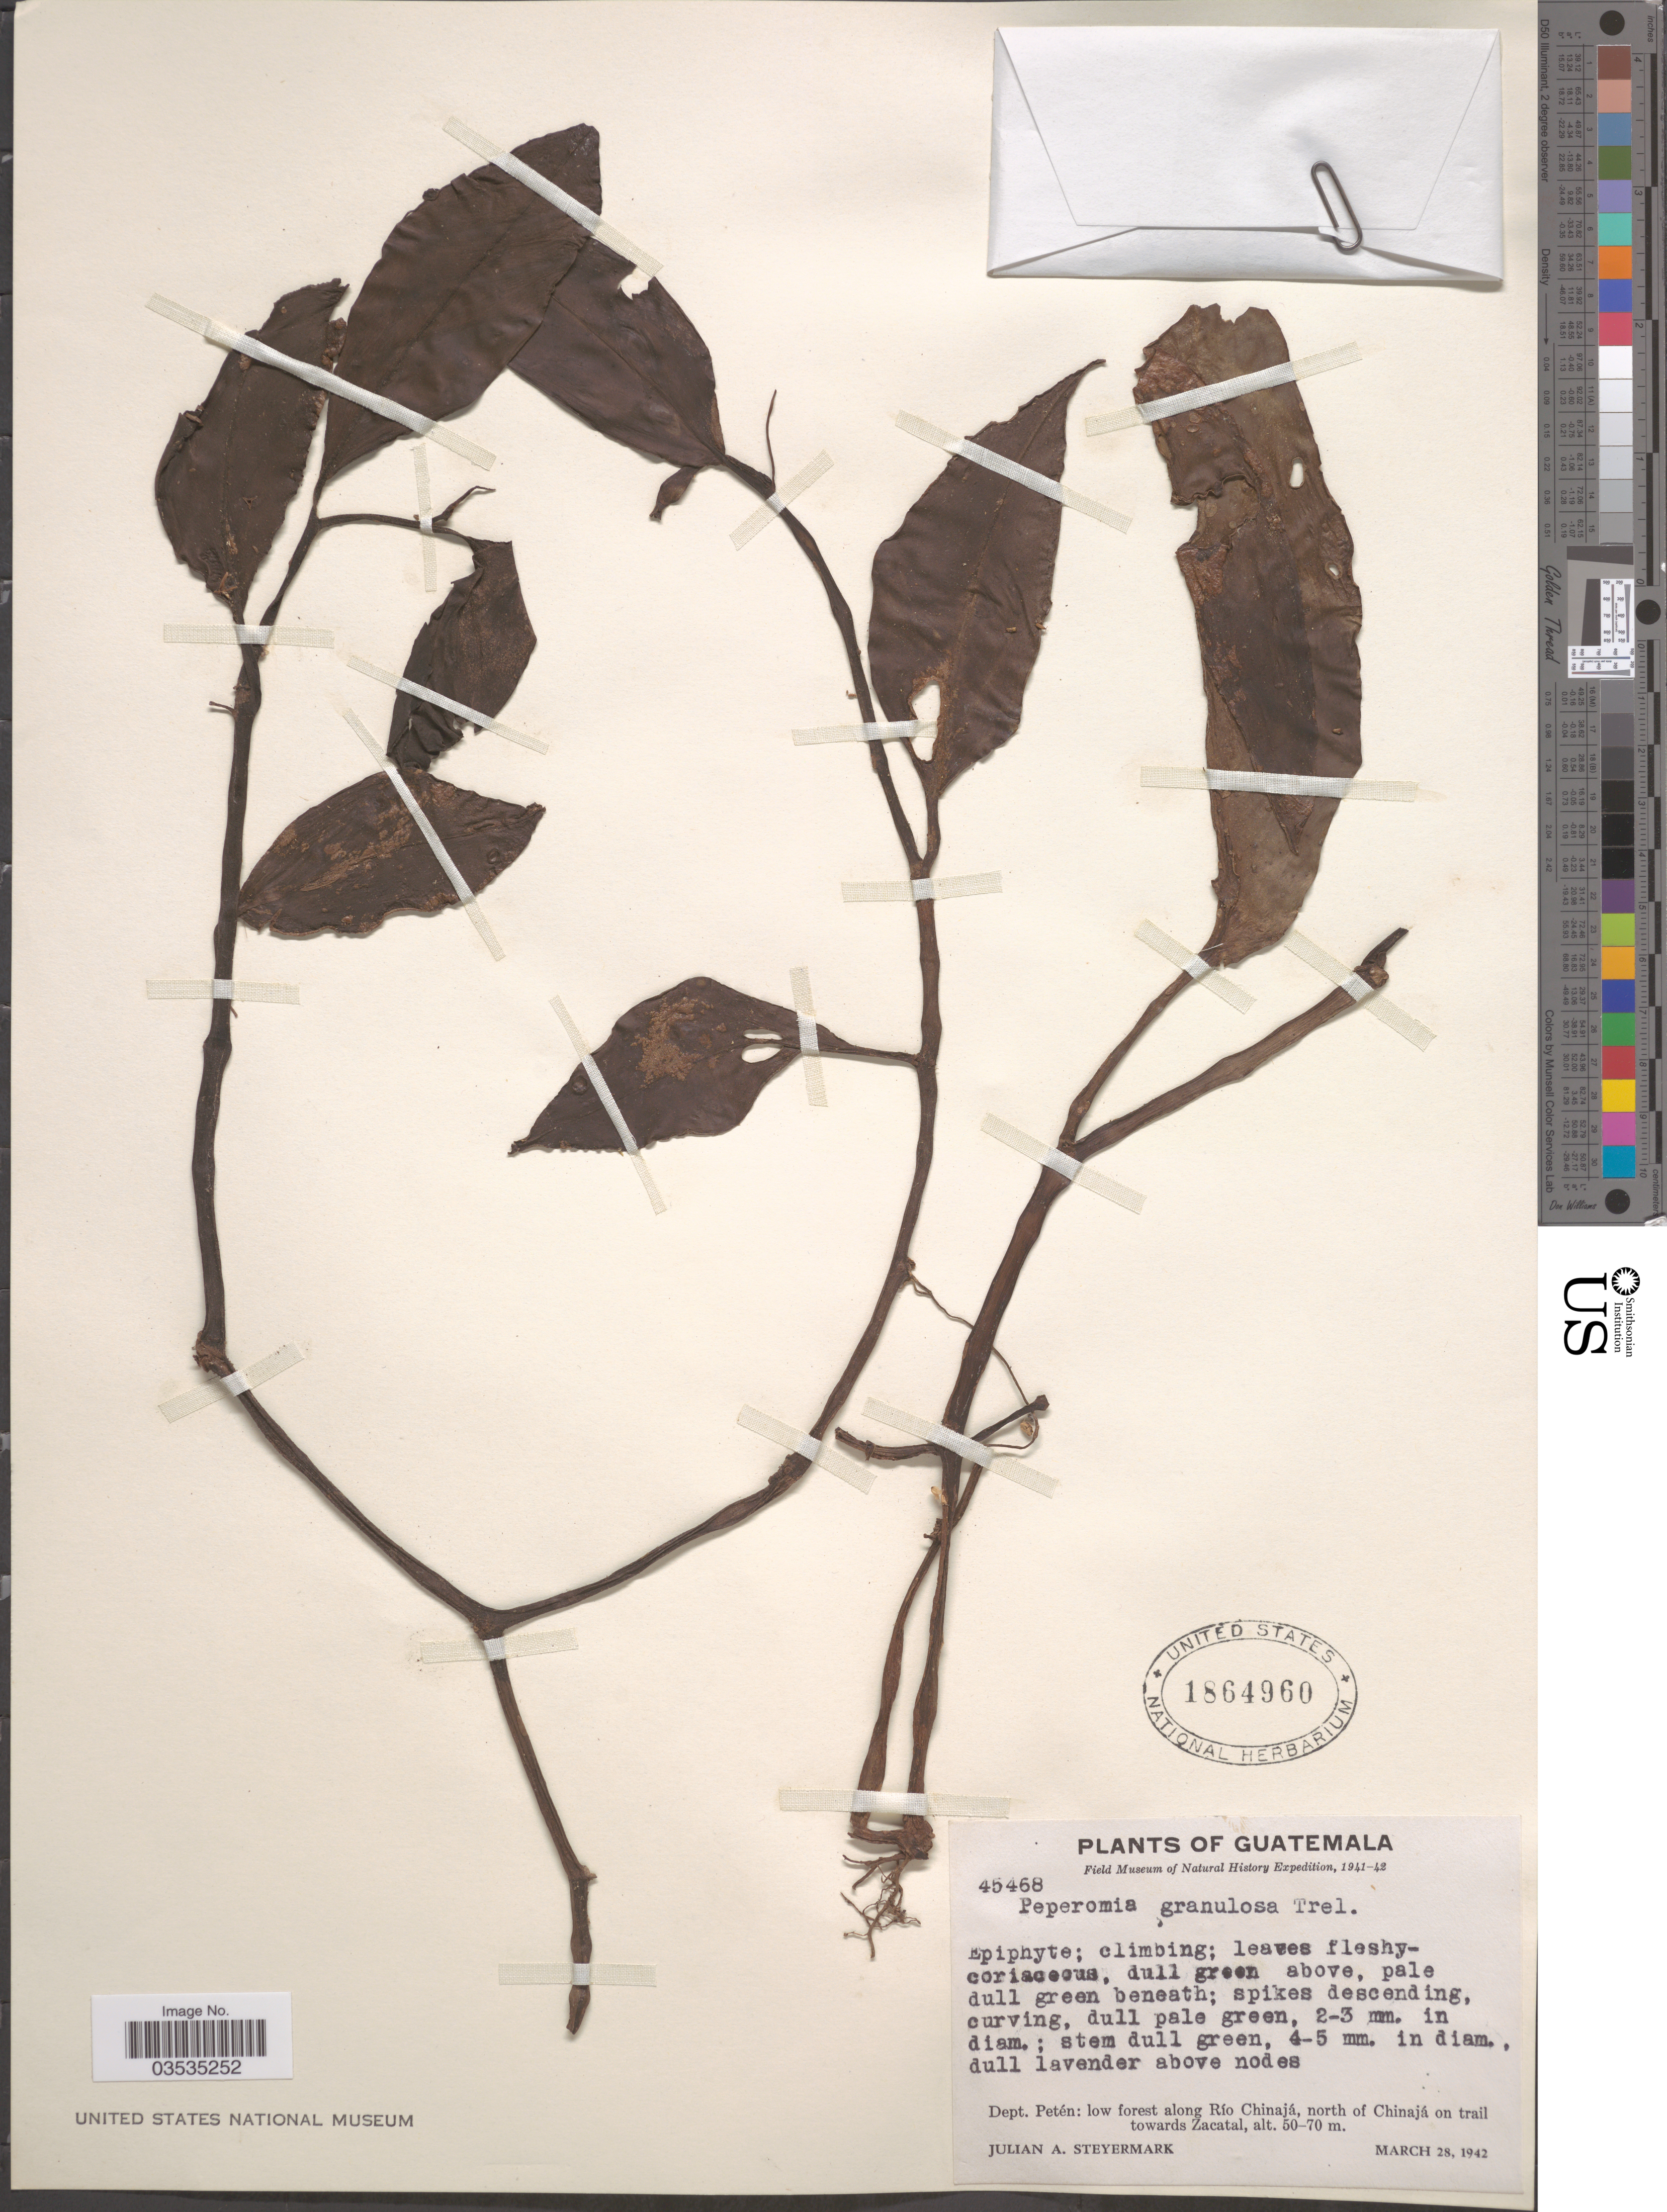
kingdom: Plantae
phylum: Tracheophyta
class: Magnoliopsida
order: Piperales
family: Piperaceae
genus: Peperomia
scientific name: Peperomia granulosa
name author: Trel.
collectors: J. Steyermark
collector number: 45468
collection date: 1942-03-28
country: Guatemala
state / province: El Peten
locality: Dept. Petén: low forest along río Chinajá, north of Chinajá on trail towards Zacatal.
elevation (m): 50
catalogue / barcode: US 1864960